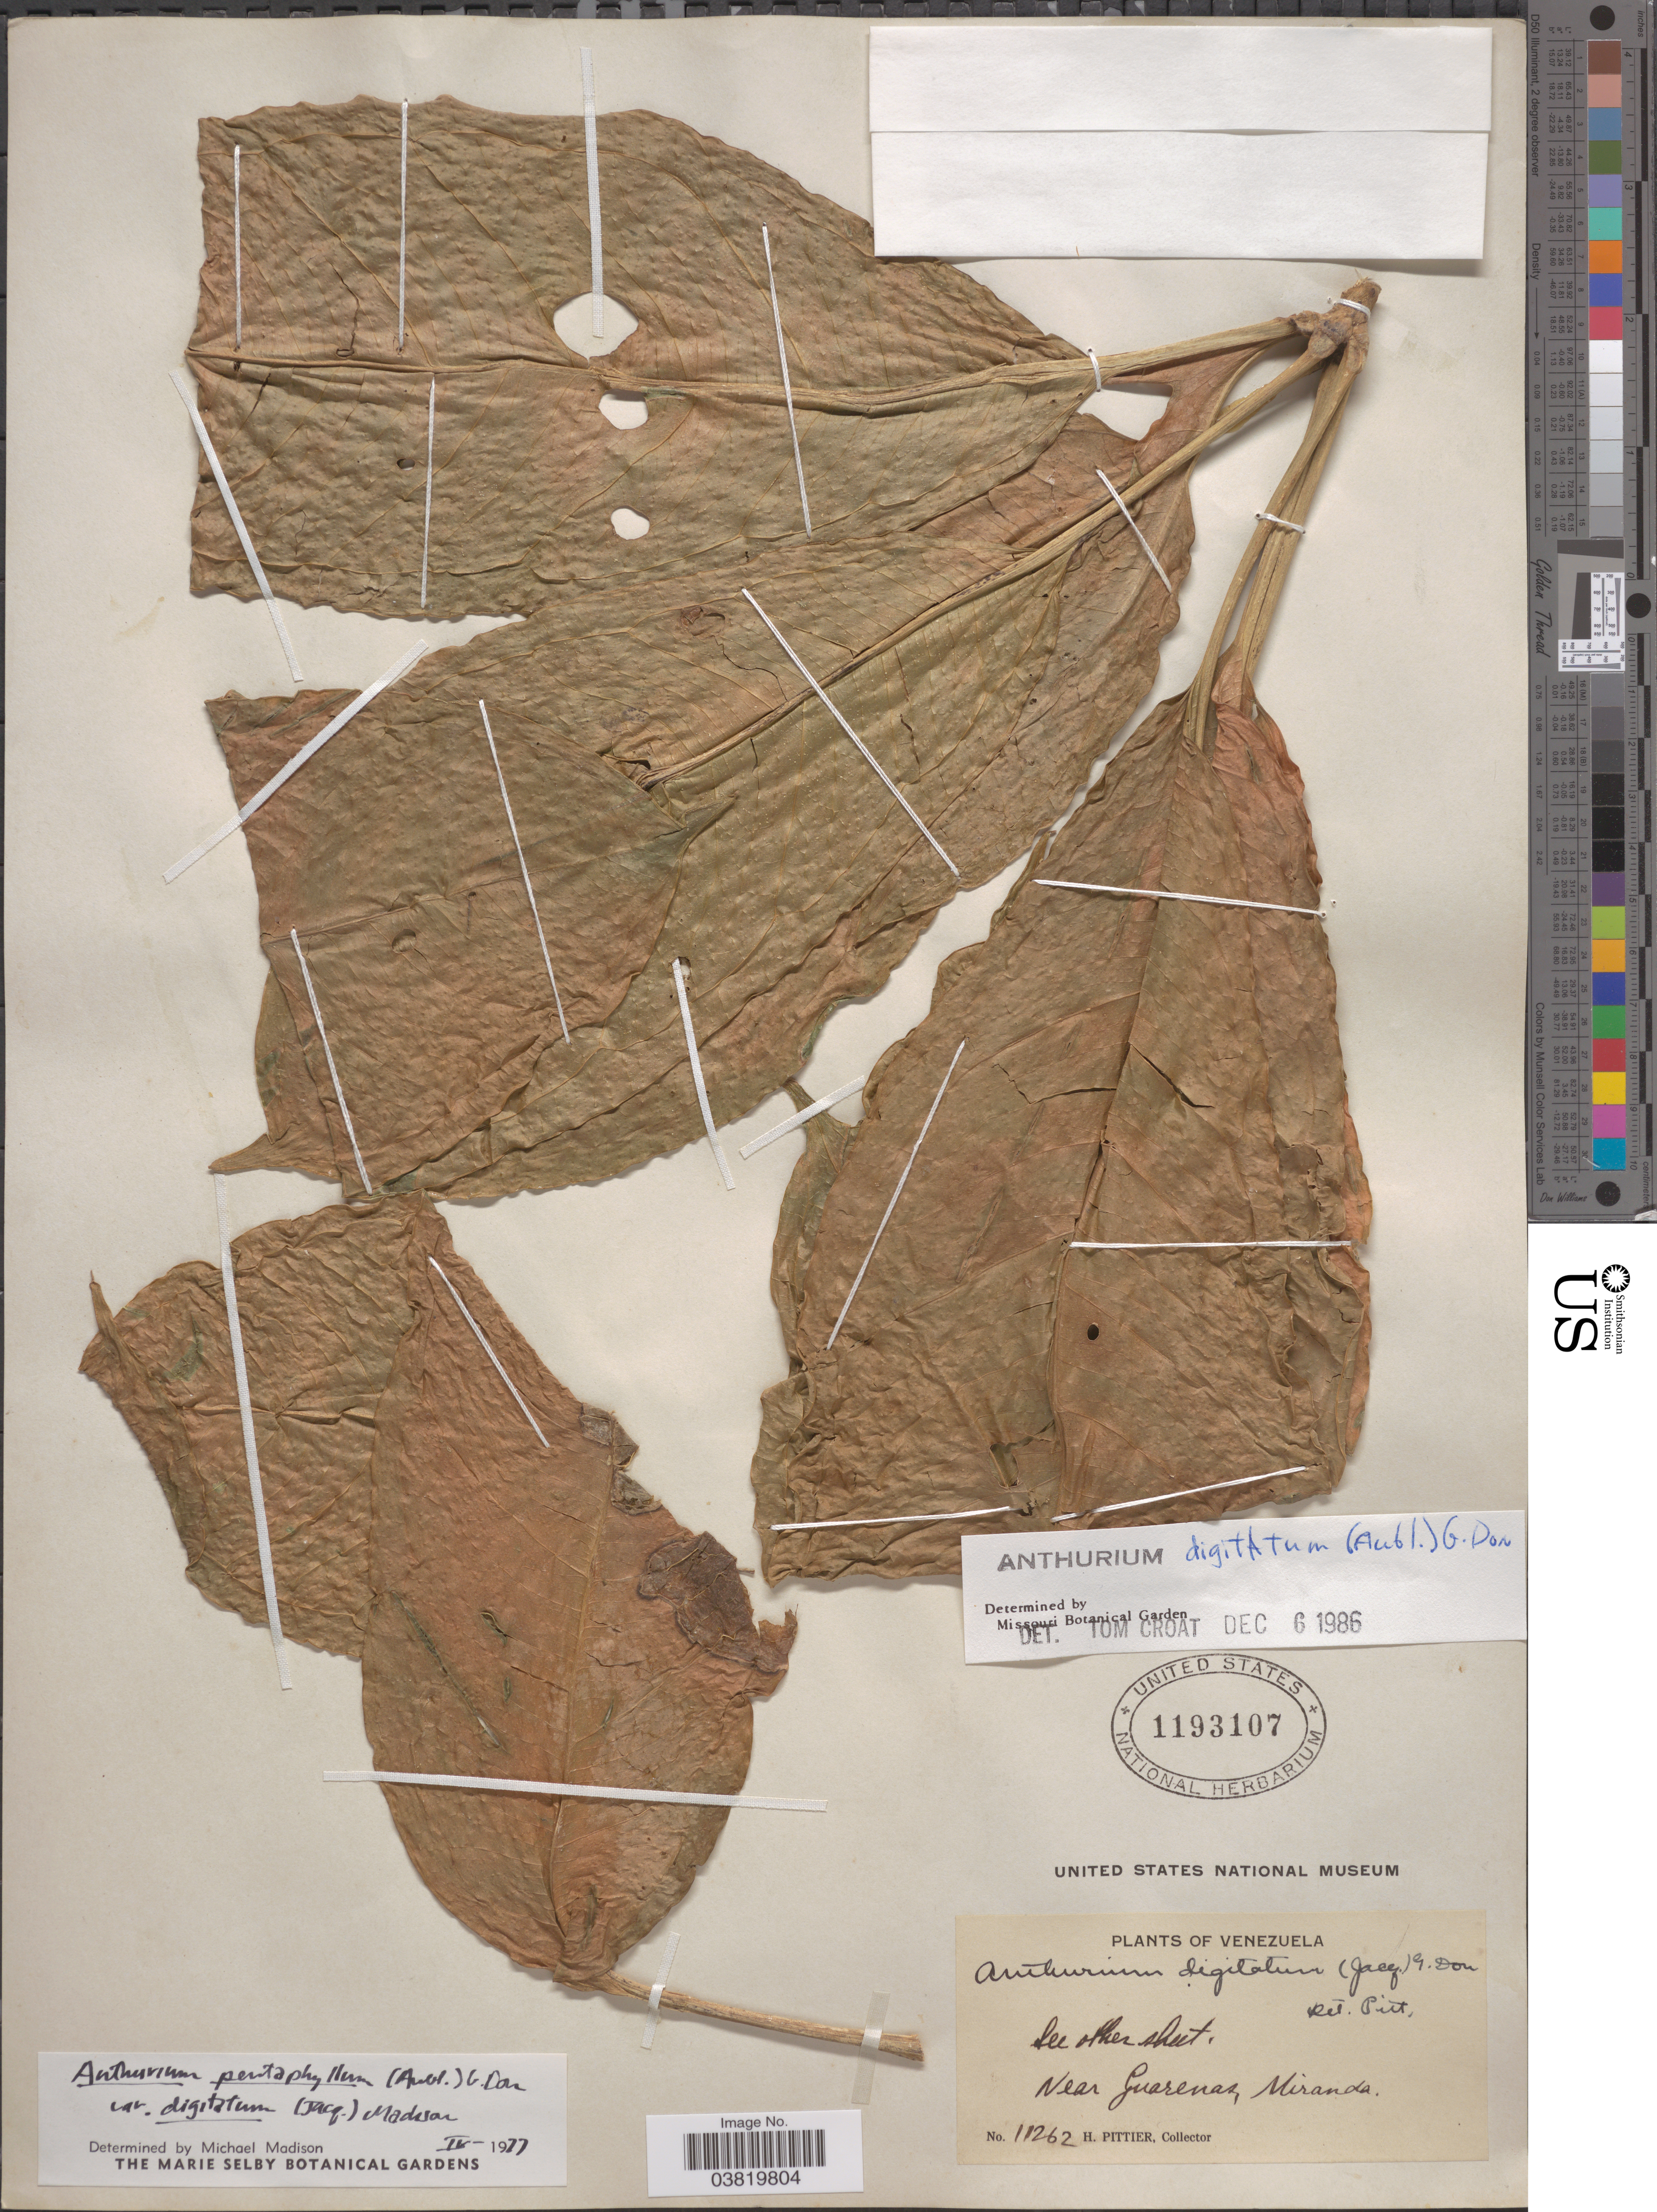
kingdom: Plantae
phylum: Tracheophyta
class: Liliopsida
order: Alismatales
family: Araceae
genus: Anthurium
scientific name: Anthurium digitatum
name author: (Jacq.) G. Don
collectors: H. F. Pittier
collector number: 11262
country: Venezuela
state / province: Miranda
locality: Near Guarenas.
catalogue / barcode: US 1193107